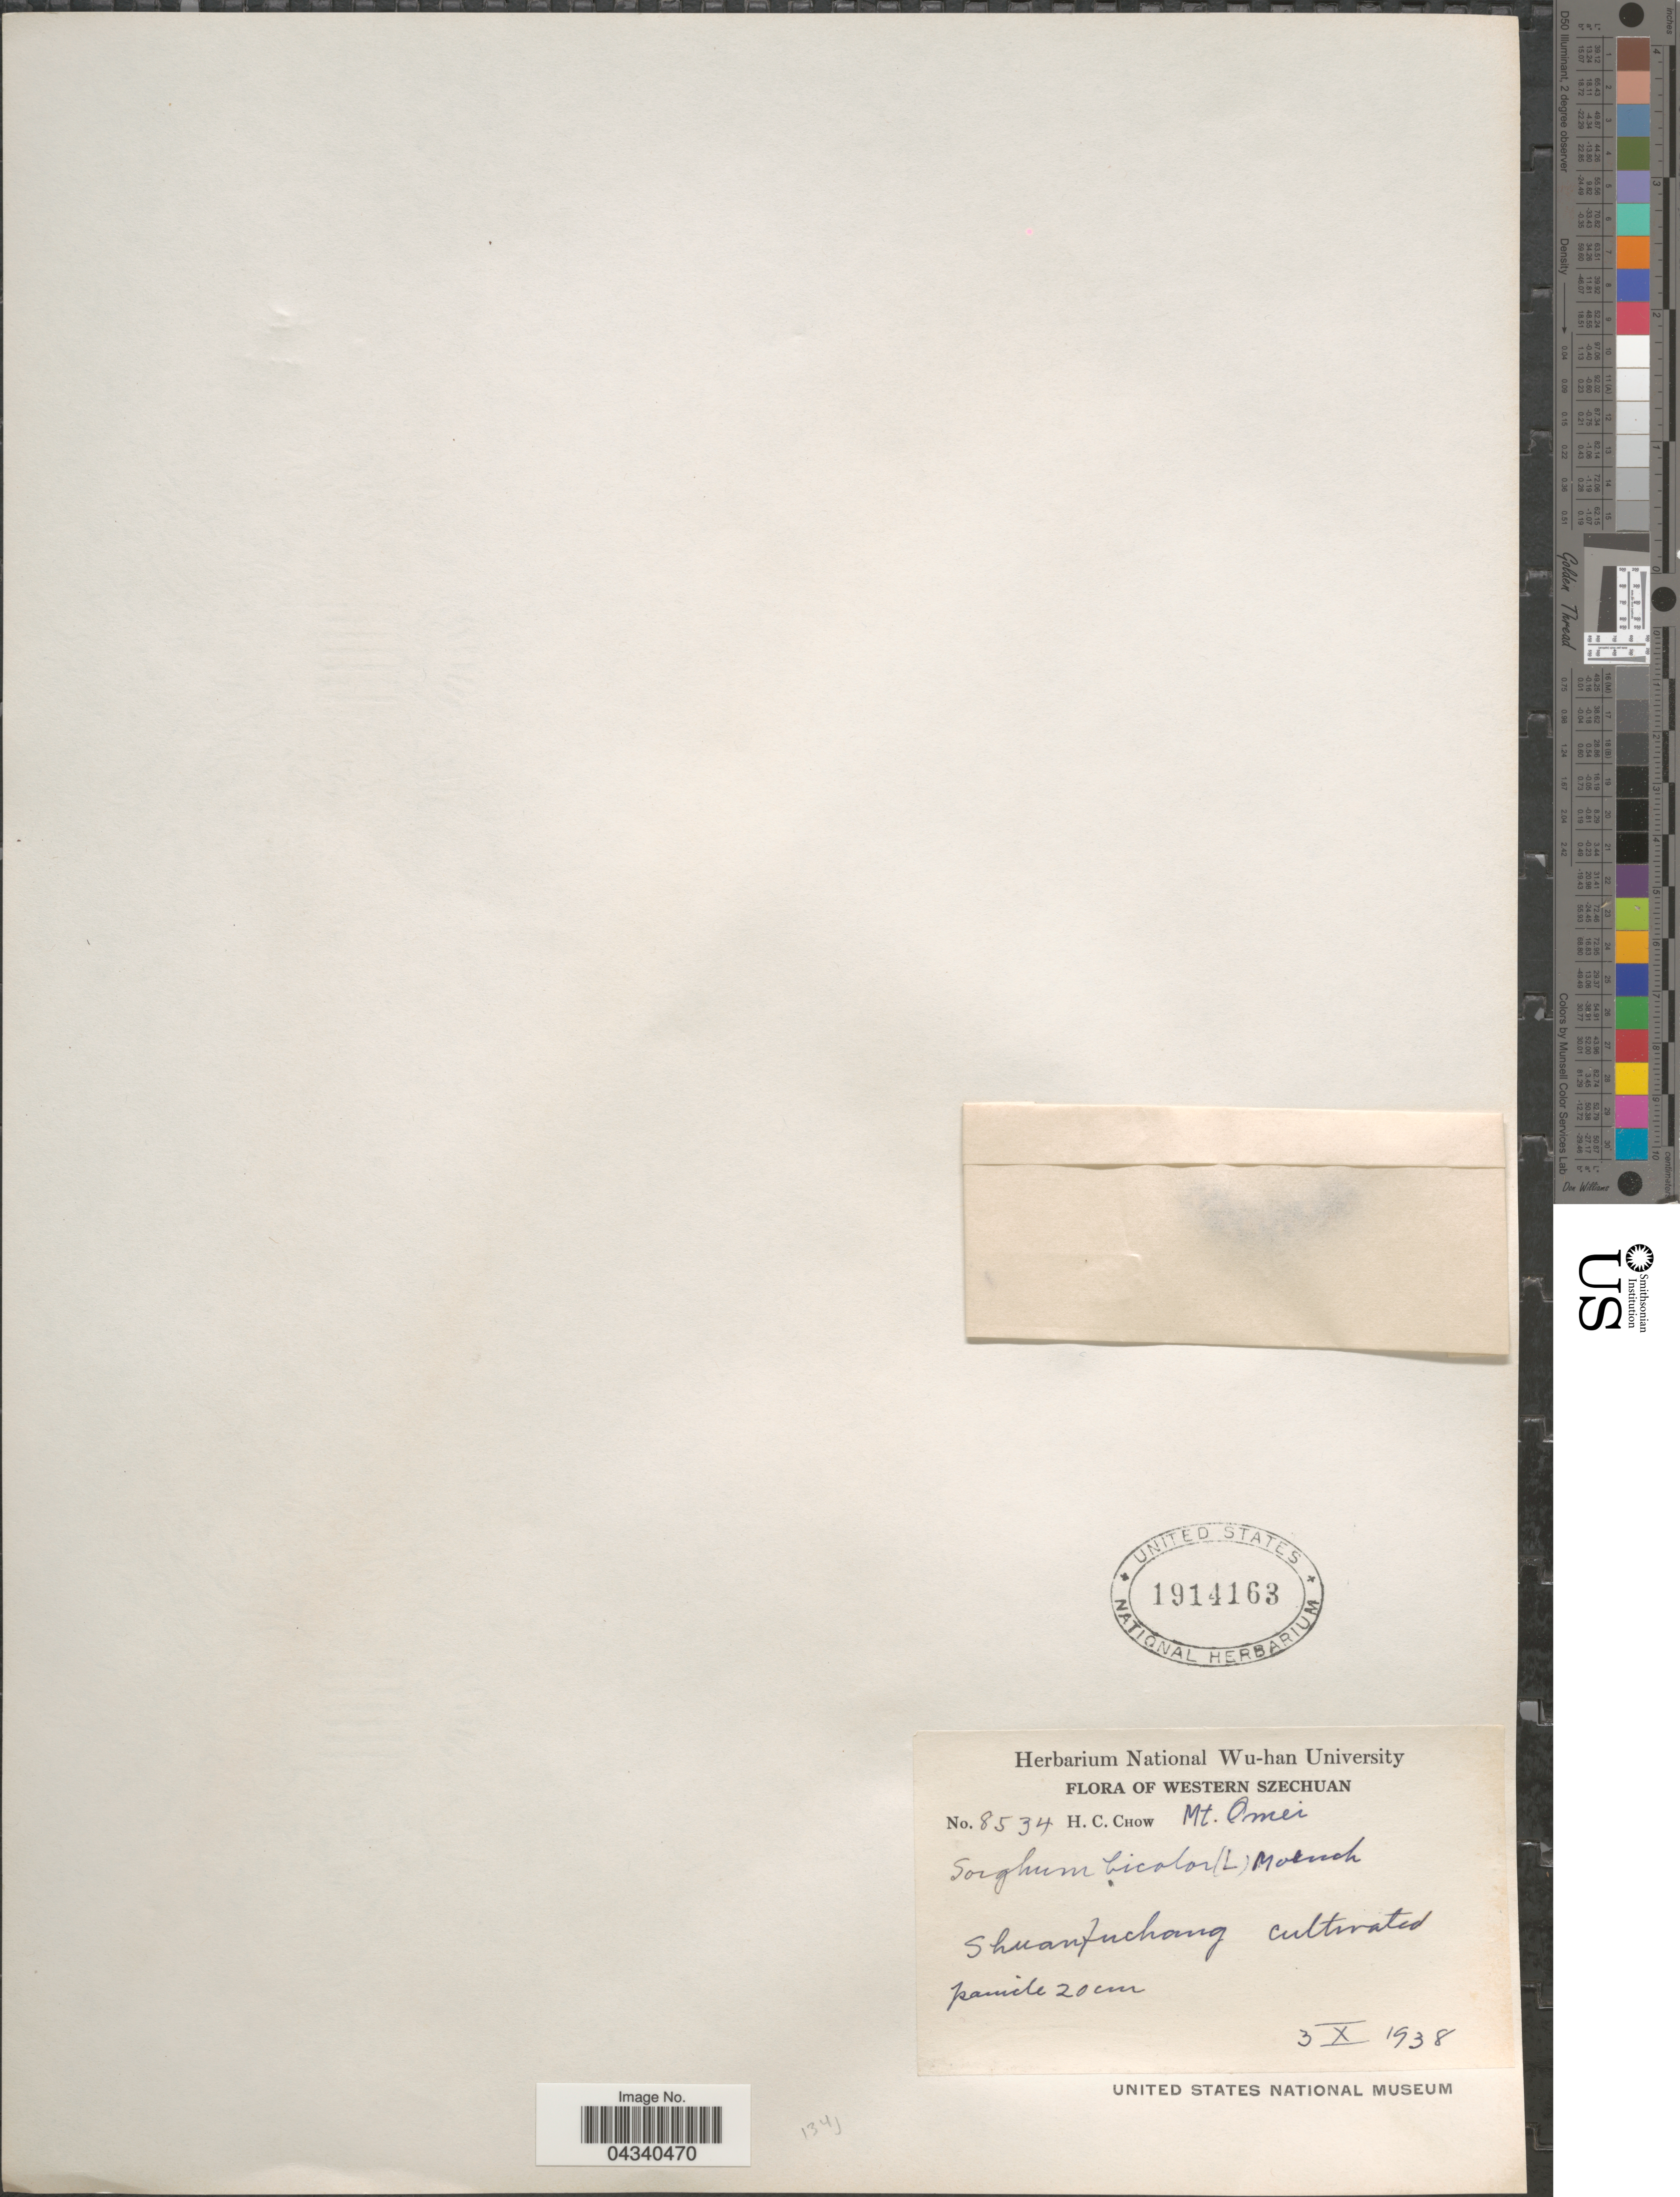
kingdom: Plantae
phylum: Tracheophyta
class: Liliopsida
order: Poales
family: Poaceae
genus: Sorghum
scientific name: Sorghum bicolor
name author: (L.) Moench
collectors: H. Chow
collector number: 8534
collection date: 1938-10-03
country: China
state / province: Sichuan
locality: Western Szechuan. Mt. Omei. Shuanfuchang.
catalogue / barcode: US 1914163